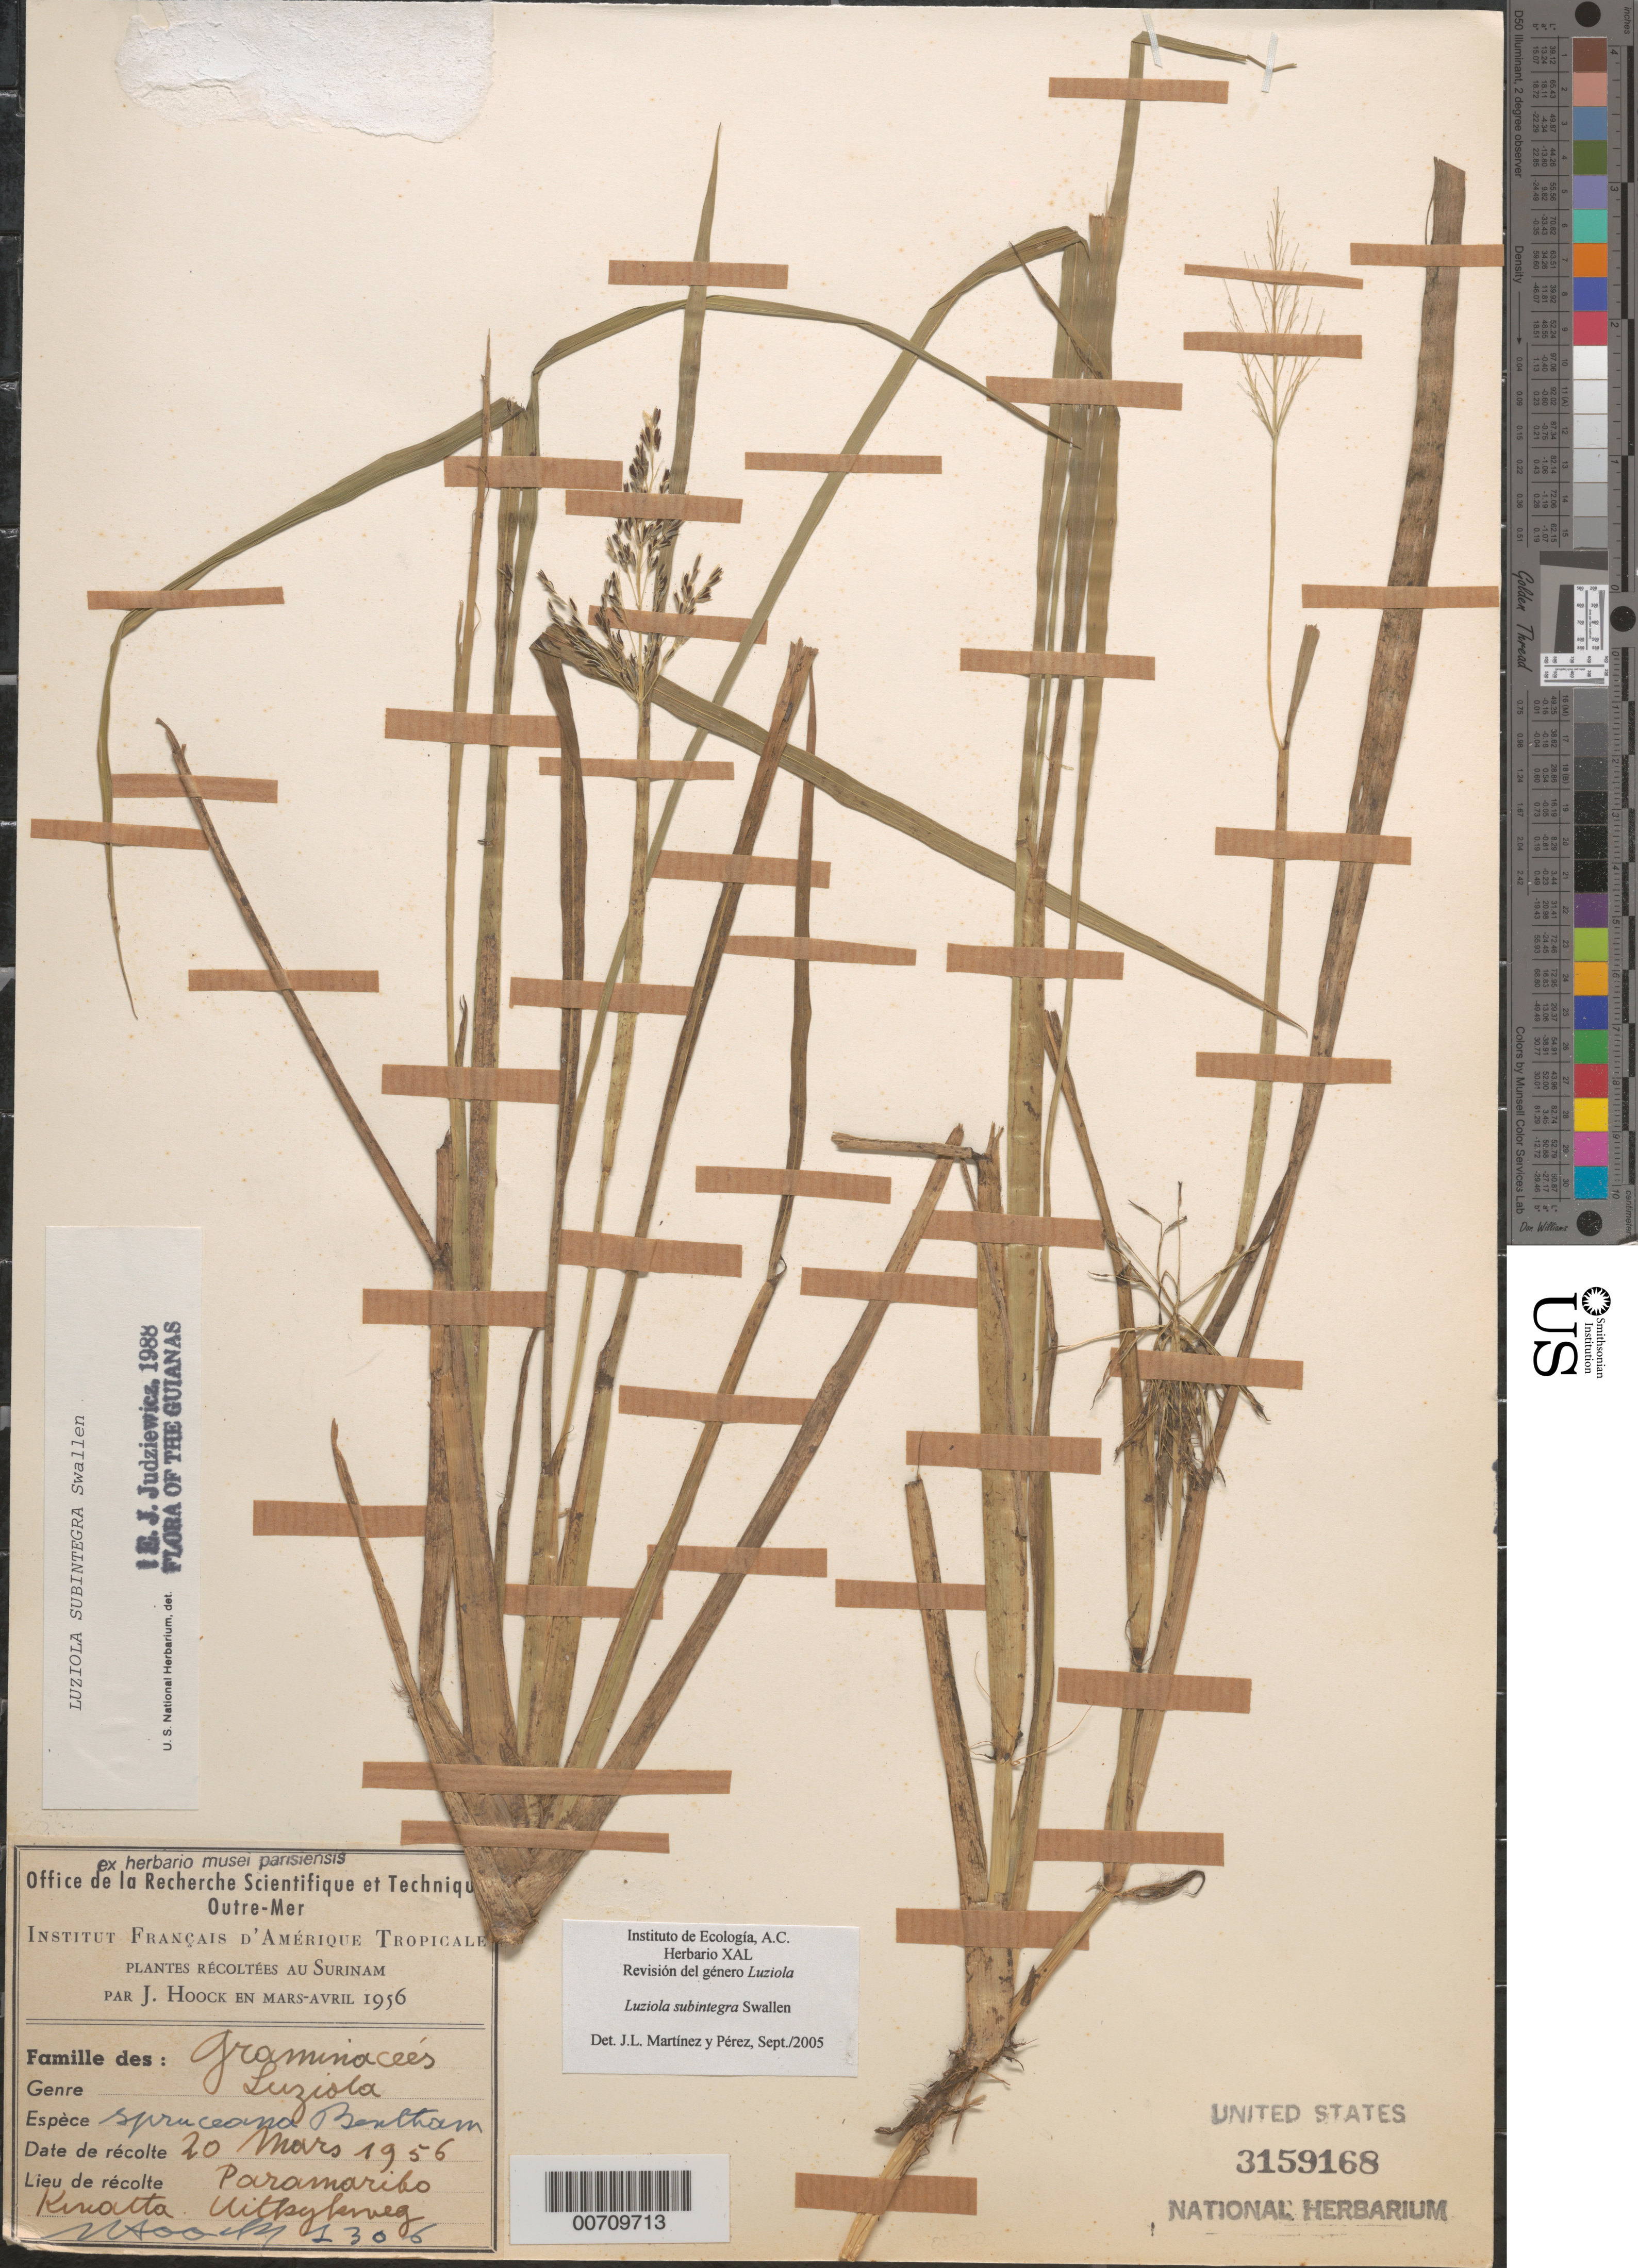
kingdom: Plantae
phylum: Tracheophyta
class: Liliopsida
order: Poales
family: Poaceae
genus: Luziola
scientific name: Luziola subintegra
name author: Swallen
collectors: J. Hoock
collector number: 1306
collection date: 1956-03-20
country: Suriname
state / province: Paramaribo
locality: Kwatta Uitkijkweg.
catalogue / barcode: US 3159168